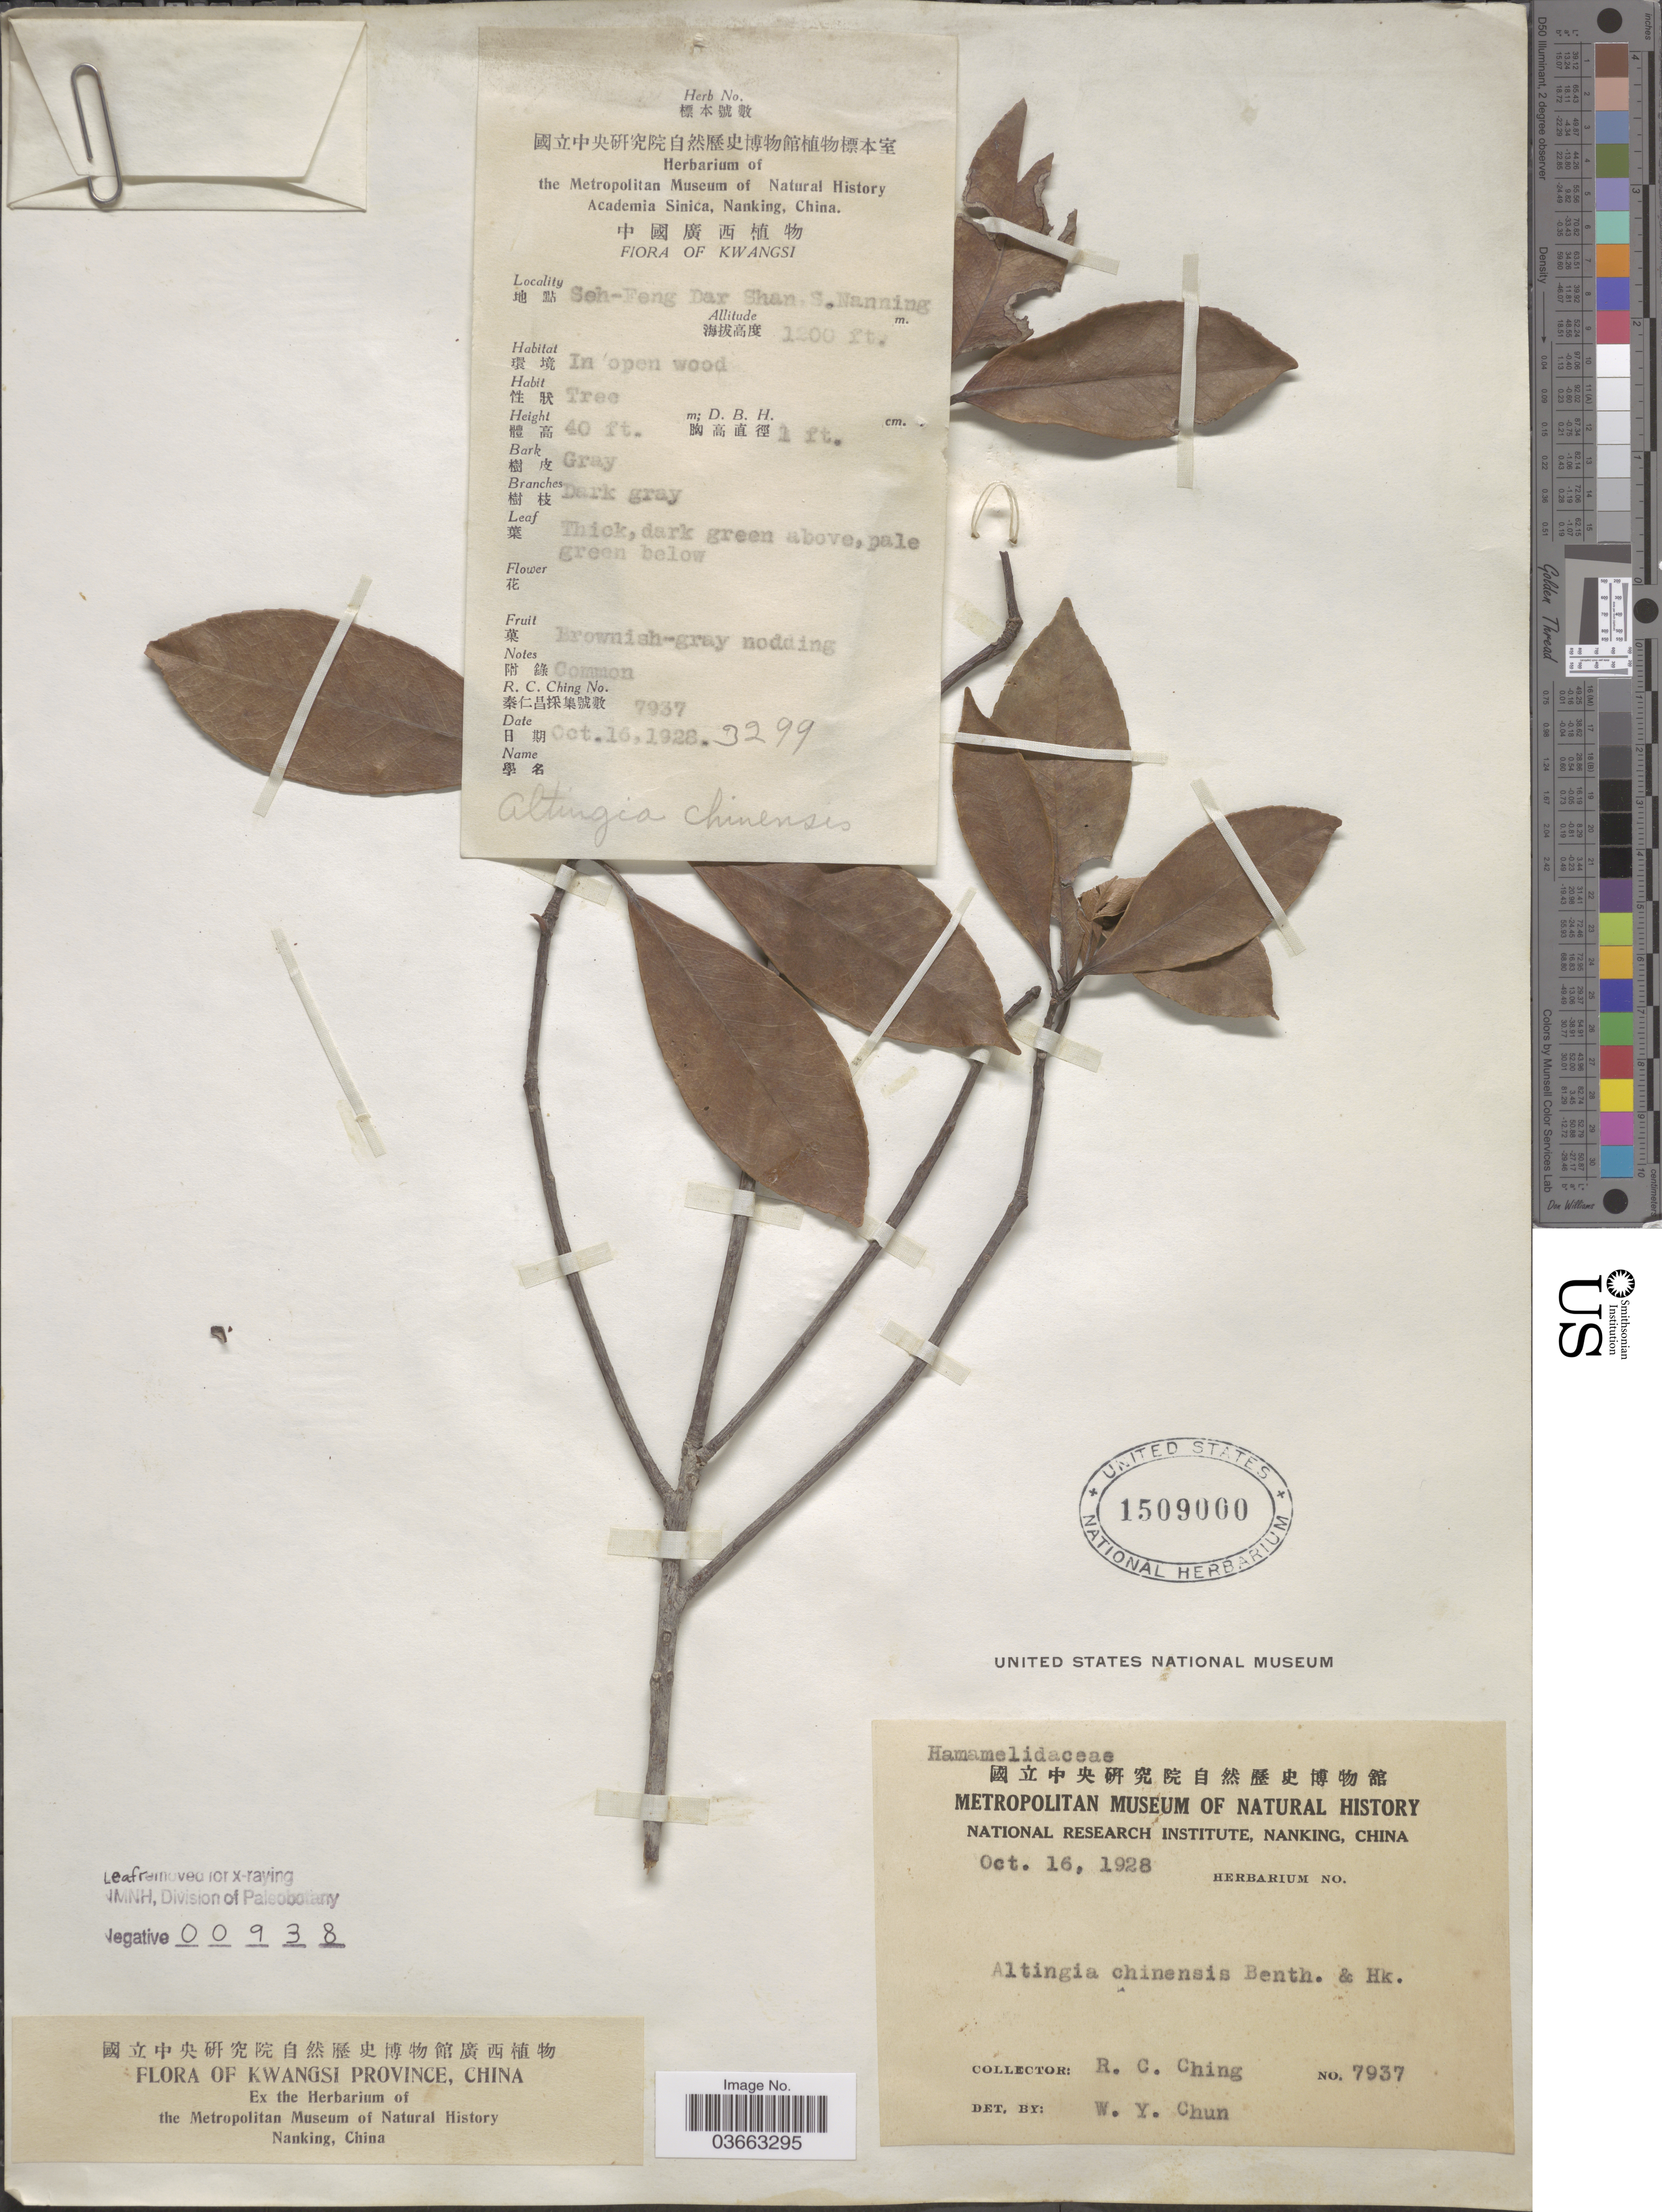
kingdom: Plantae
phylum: Tracheophyta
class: Magnoliopsida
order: Saxifragales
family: Altingiaceae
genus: Liquidambar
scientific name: Liquidambar chinensis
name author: Champ.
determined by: Strong, Mark T., (BOT), Smithsonian Institution - National Museum of Natural History (UNITED STATES)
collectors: R. C. Ching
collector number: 7937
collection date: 1928-10-16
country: China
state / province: Guangxi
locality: Kwangsi Province. Kwangsi. Seh-Feng Dar Shan, S. Nanning.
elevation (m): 366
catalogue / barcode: US 1509000